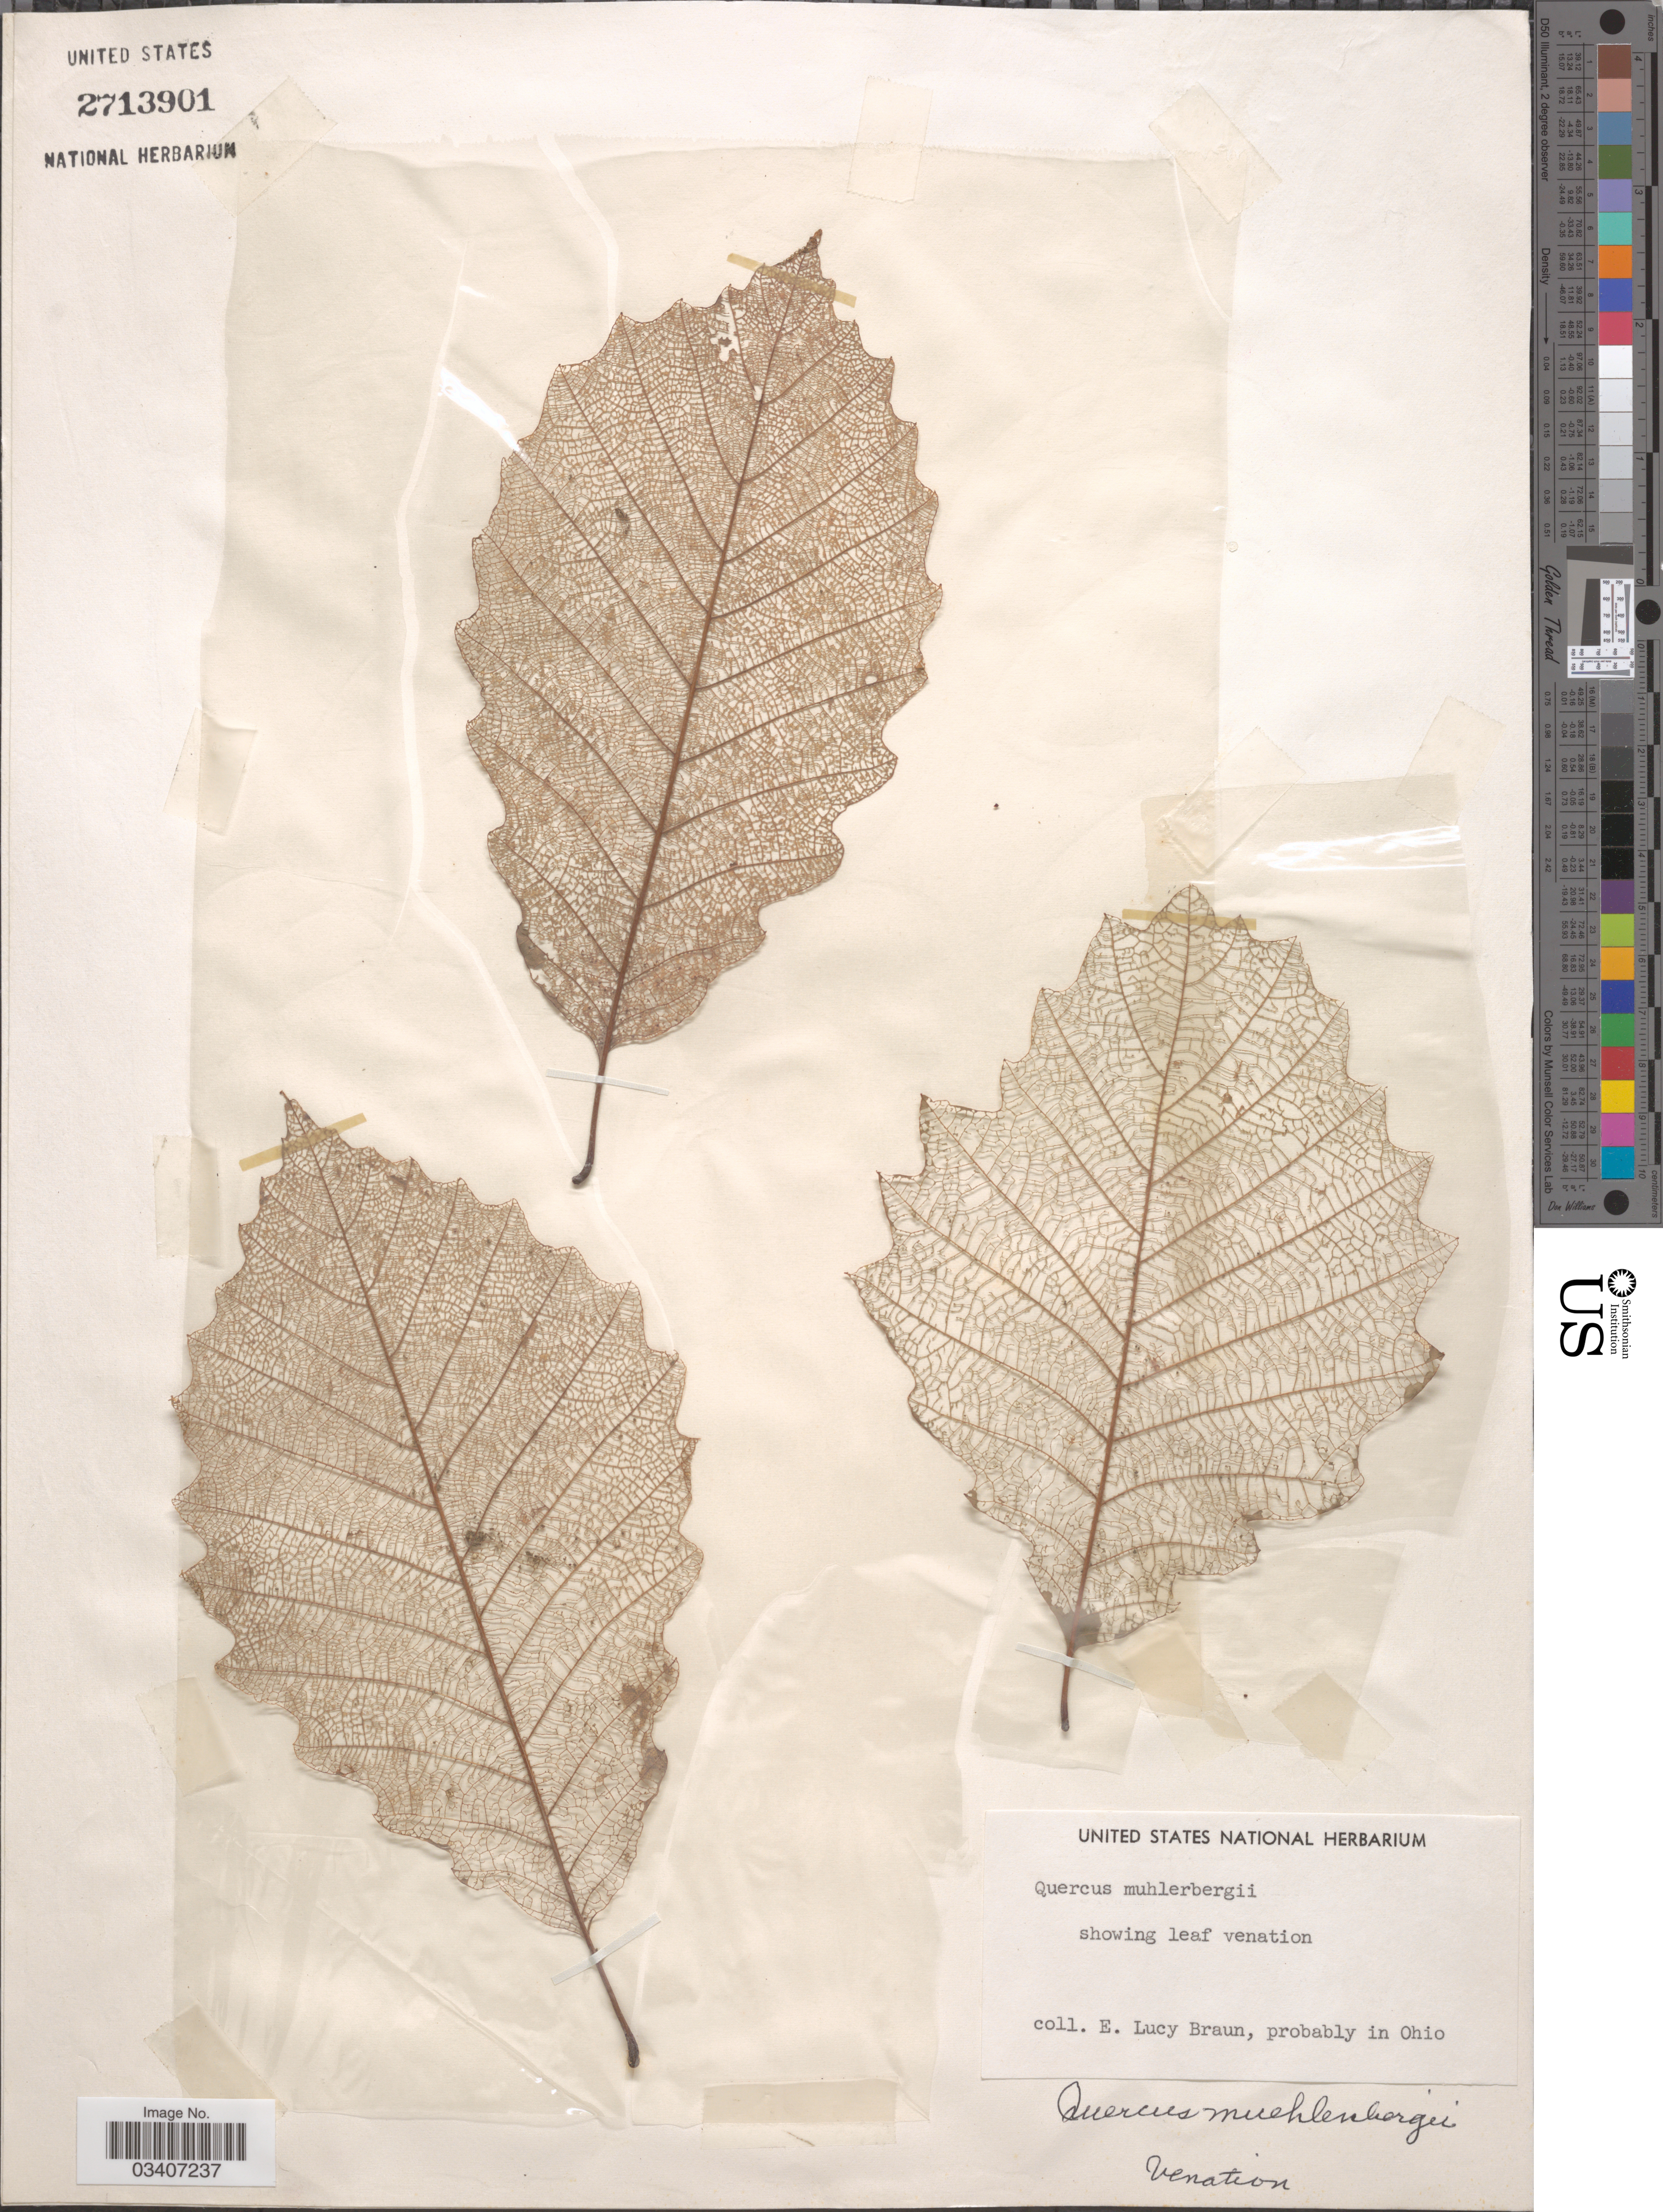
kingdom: Plantae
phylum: Tracheophyta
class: Magnoliopsida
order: Fagales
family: Fagaceae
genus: Quercus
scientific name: Quercus muehlenbergii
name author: Engelm.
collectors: E. L. Braun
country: United States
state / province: Ohio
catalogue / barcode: US 2713901